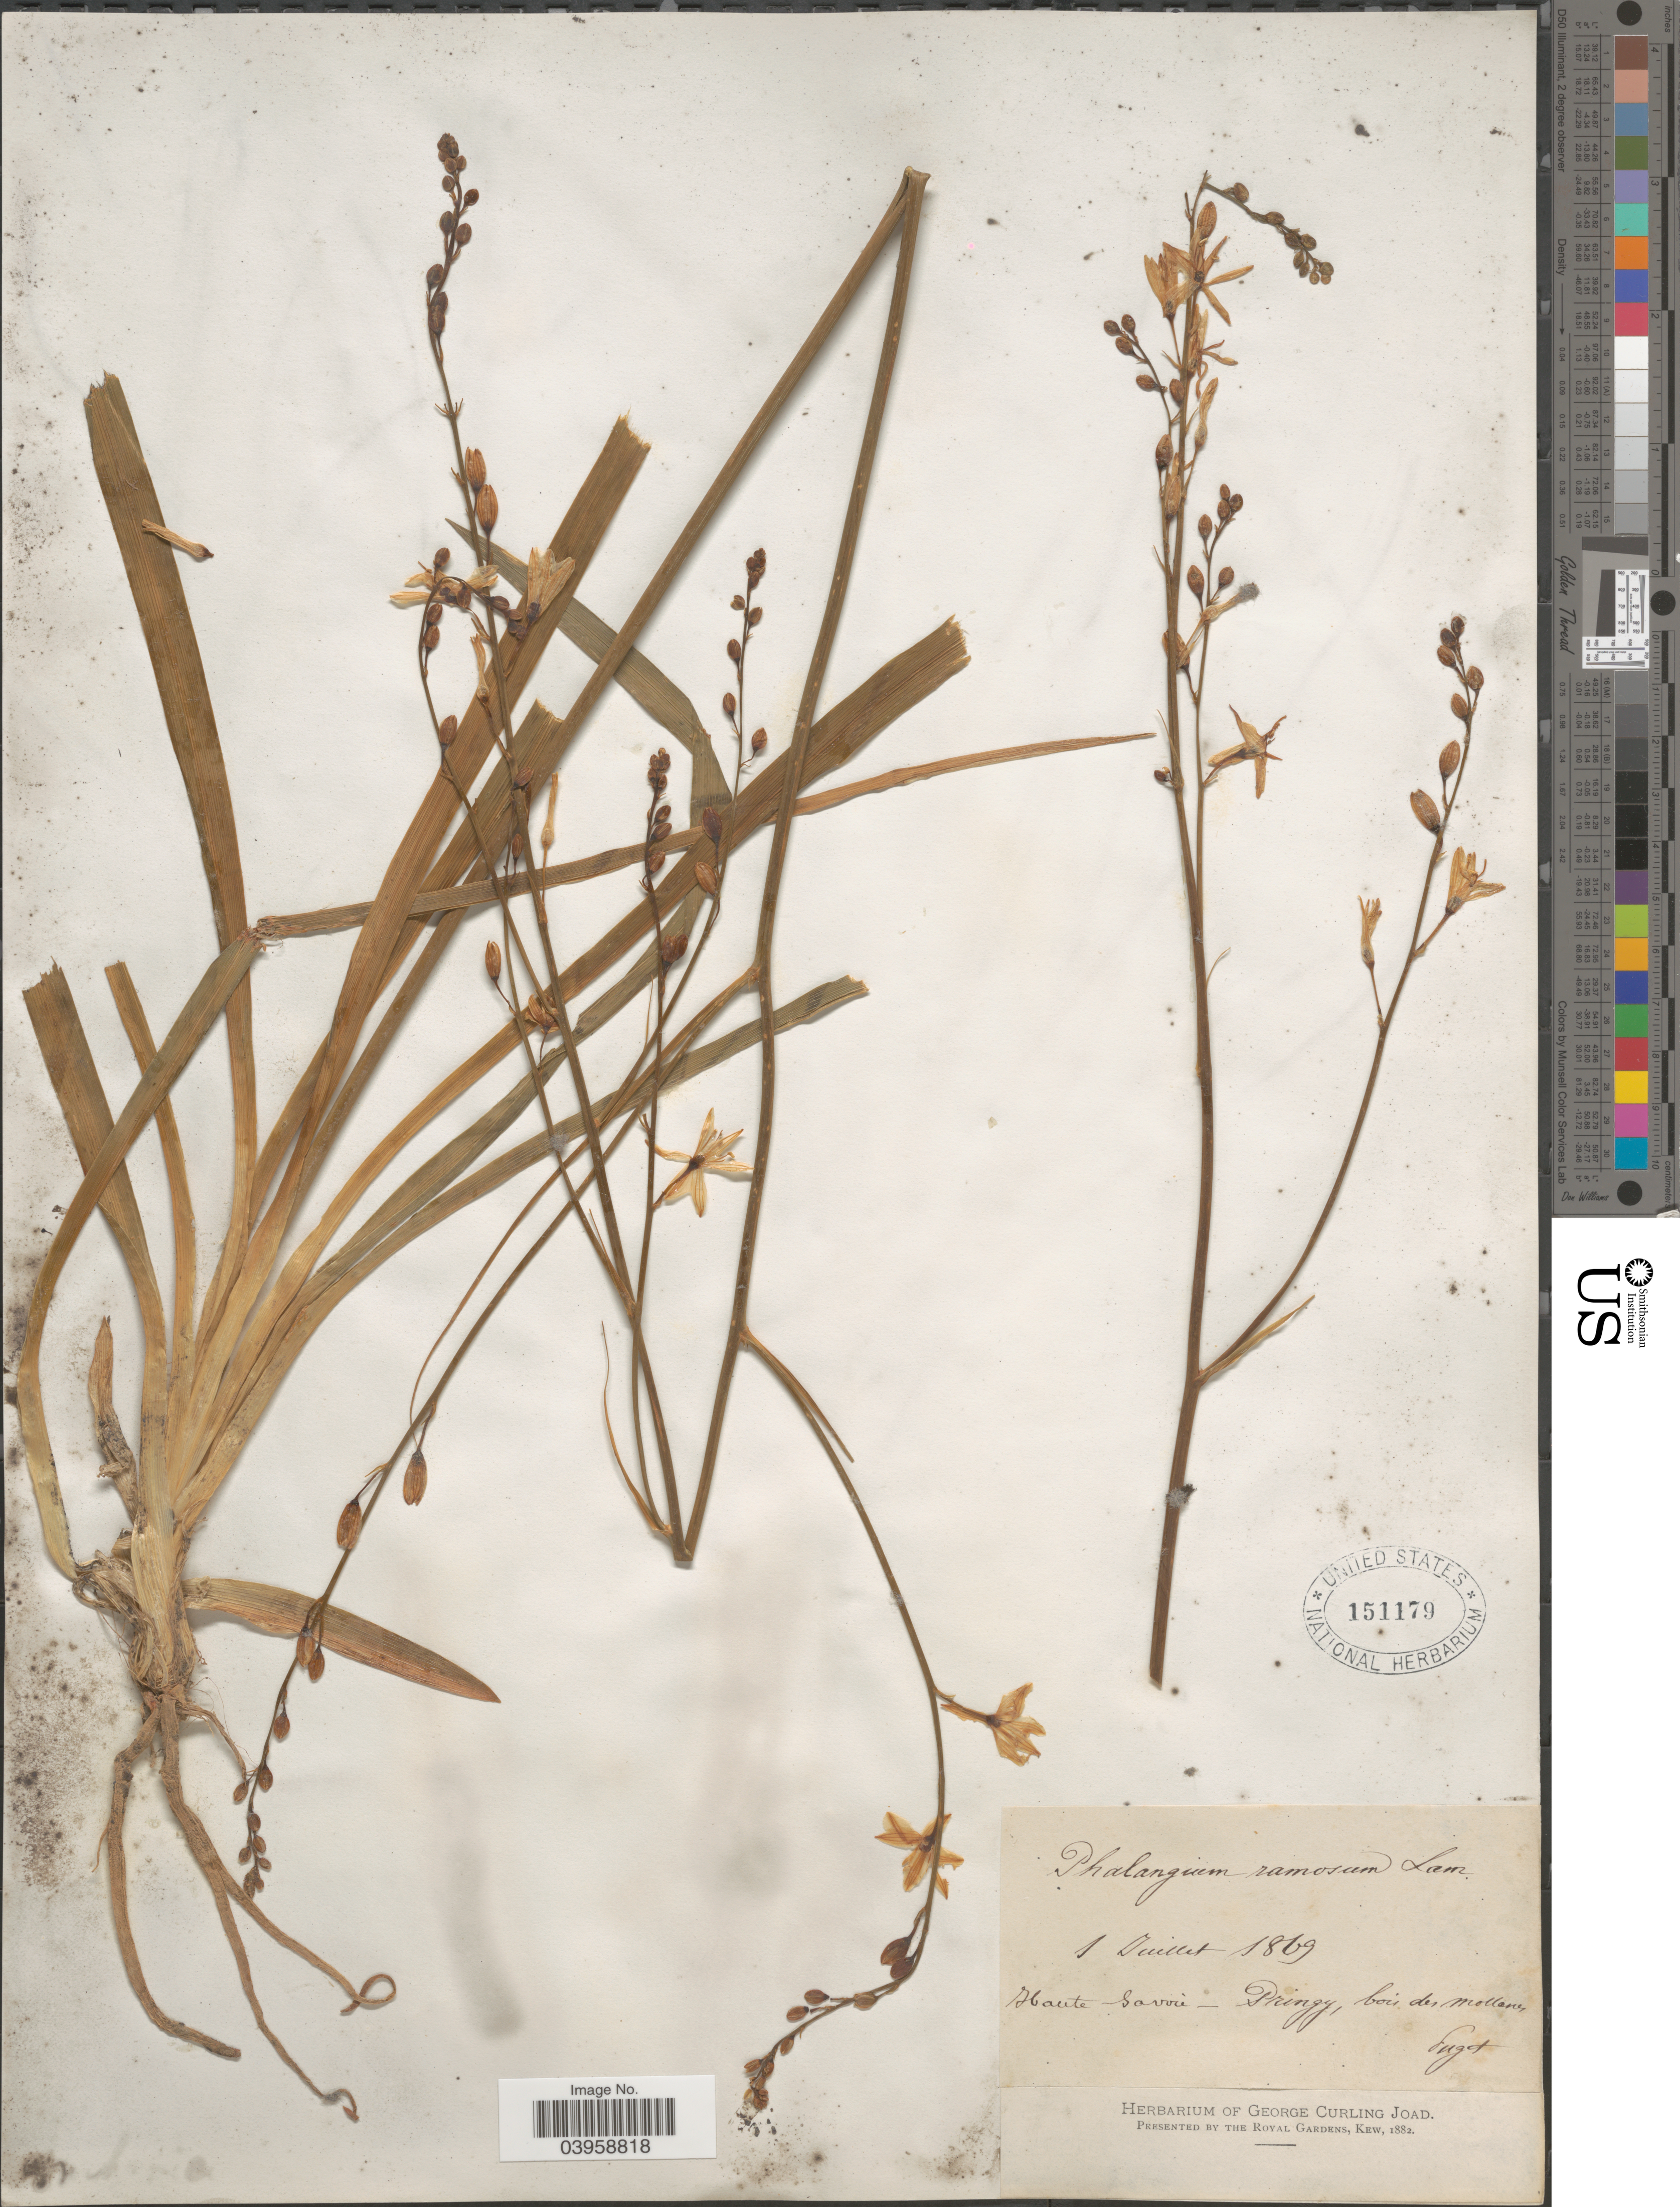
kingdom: Plantae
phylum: Tracheophyta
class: Liliopsida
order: Asparagales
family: Asparagaceae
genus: Anthericum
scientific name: Anthericum ramosum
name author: L.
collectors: -. Puget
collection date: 1869-07-01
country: France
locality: Haute Savoie - Pringy, bois des mollans.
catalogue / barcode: US 151179